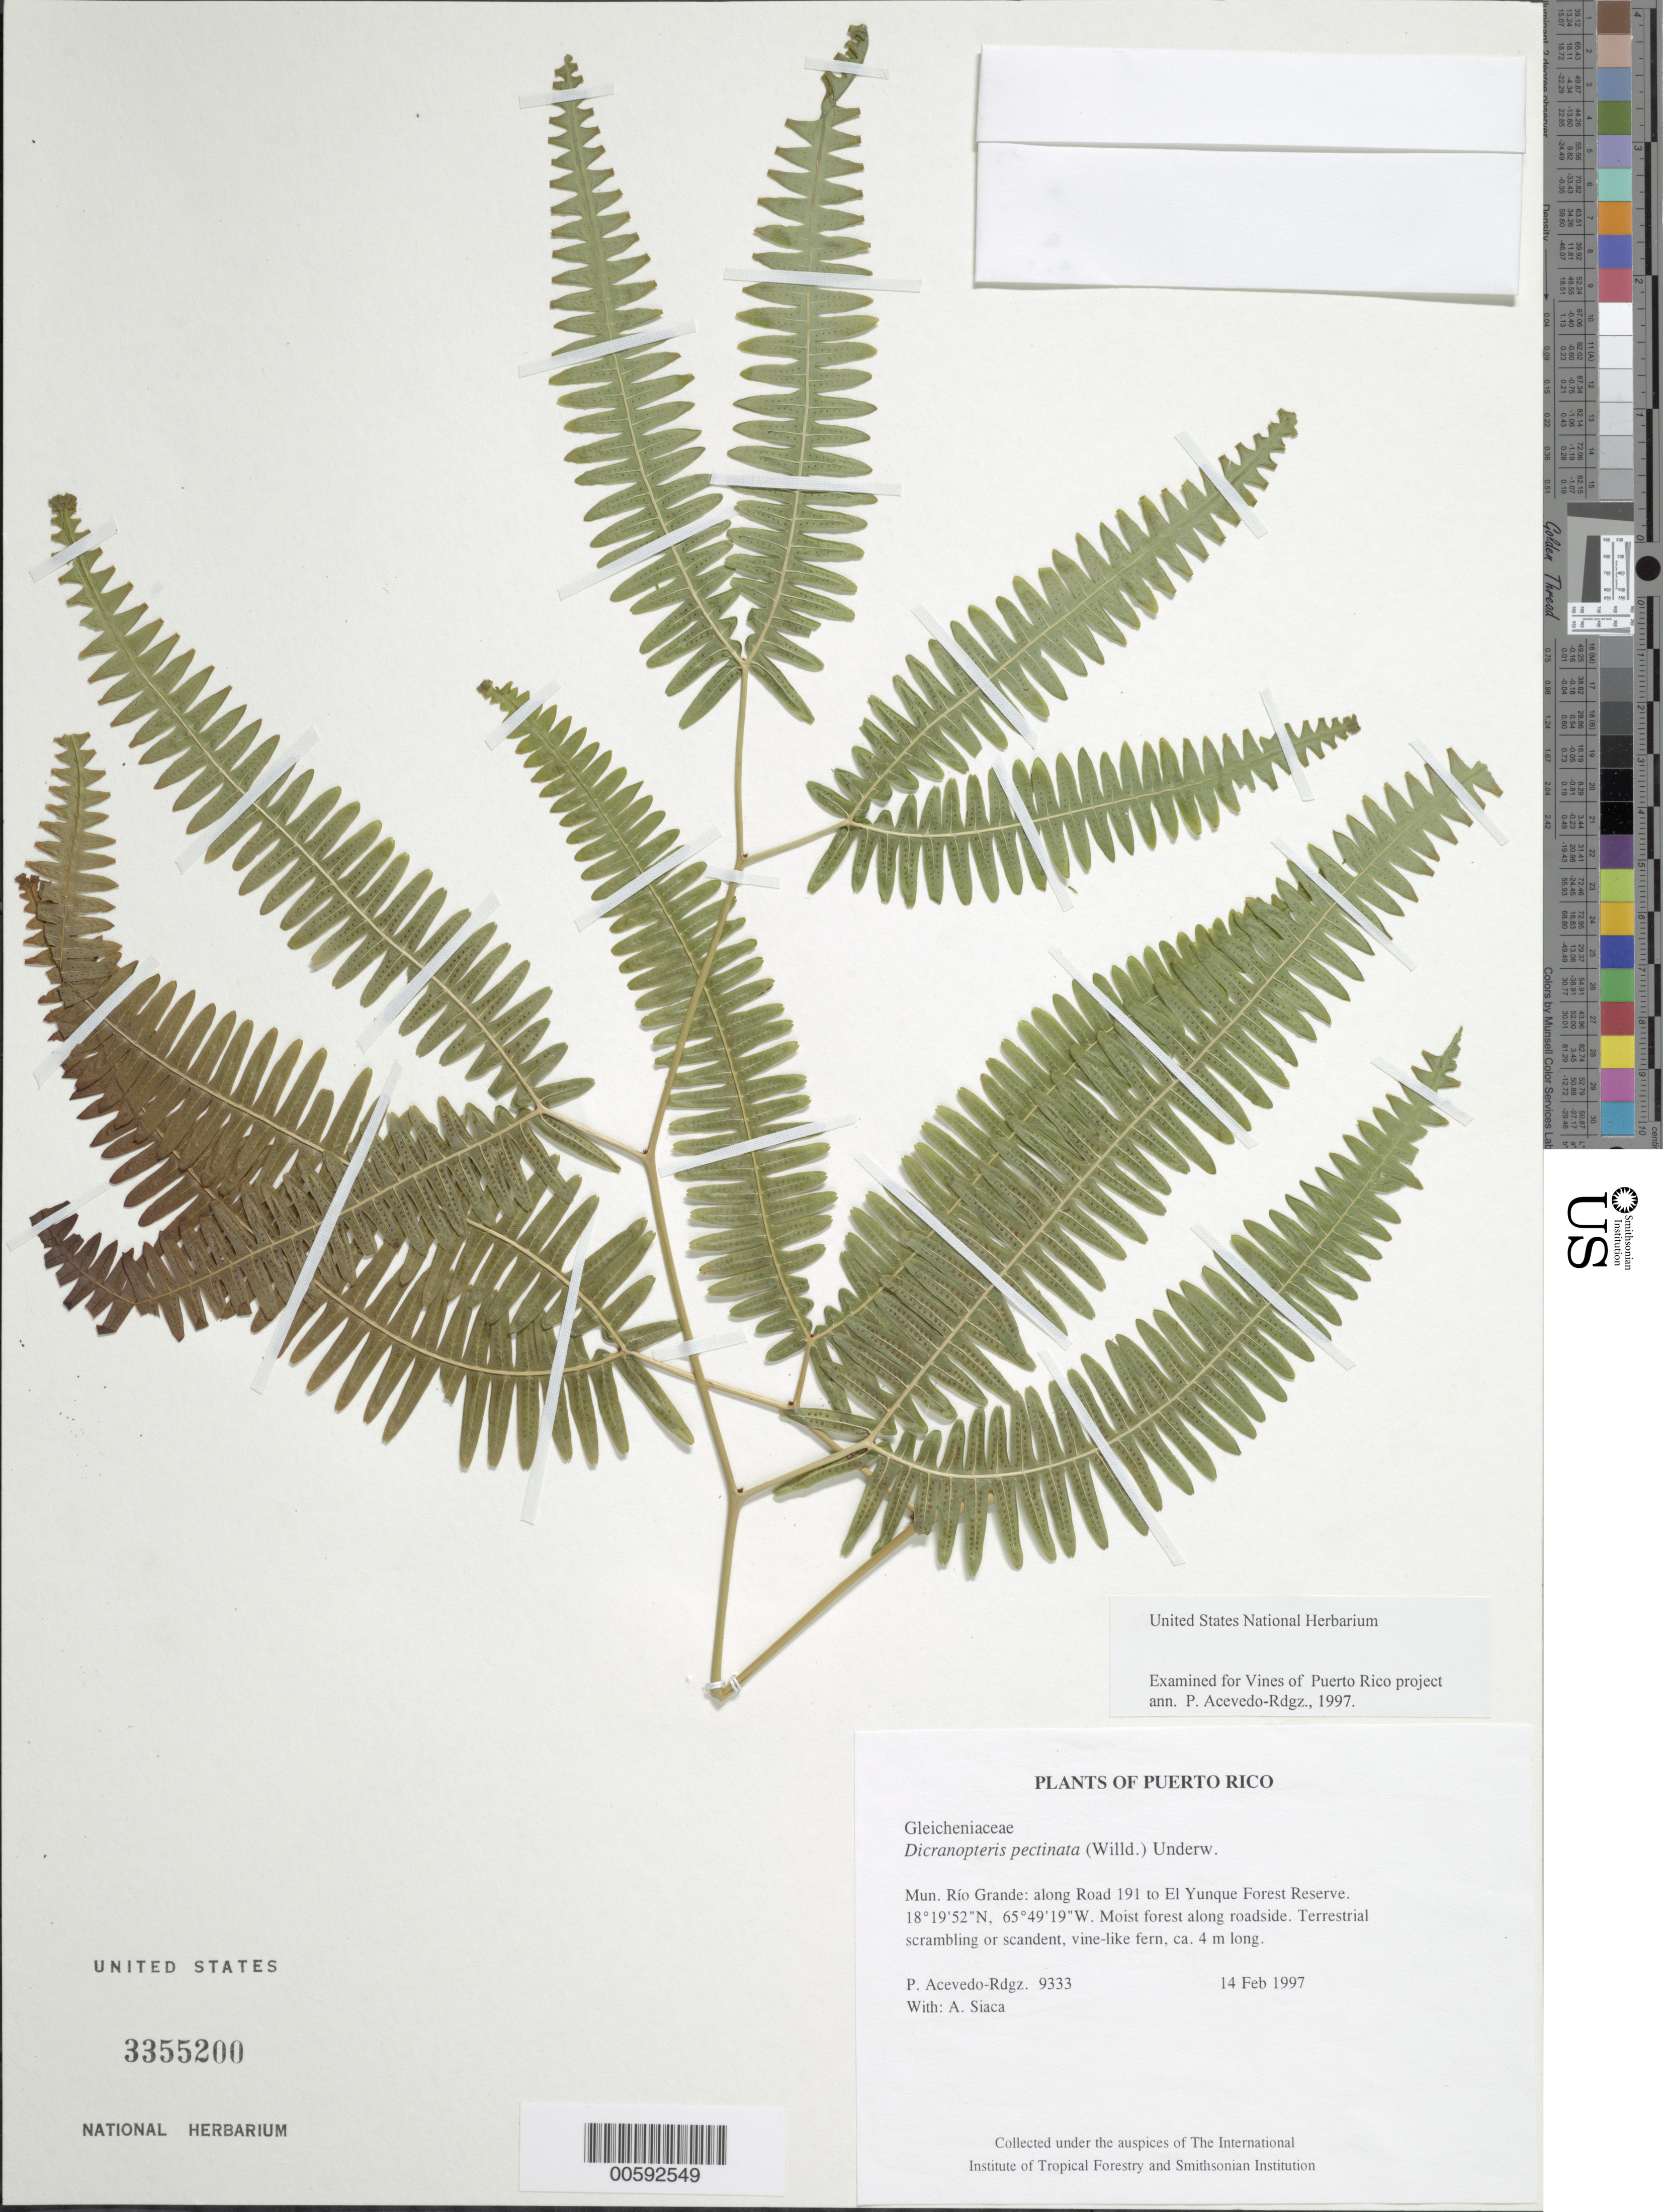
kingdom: Plantae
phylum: Tracheophyta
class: Polypodiopsida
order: Gleicheniales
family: Gleicheniaceae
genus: Gleichenella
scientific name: Gleichenella pectinata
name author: (Willd.) Ching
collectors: P. Acevedo-Rodr. & A. Siaca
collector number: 9333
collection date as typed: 14 Feb 1997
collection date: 1997-02-14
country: Puerto Rico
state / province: Río Grande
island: Puerto Rico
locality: Río Grande: along Road 191 to El Yunque Forest Reserve.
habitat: Moist forest along roadside.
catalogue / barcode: US 3355200